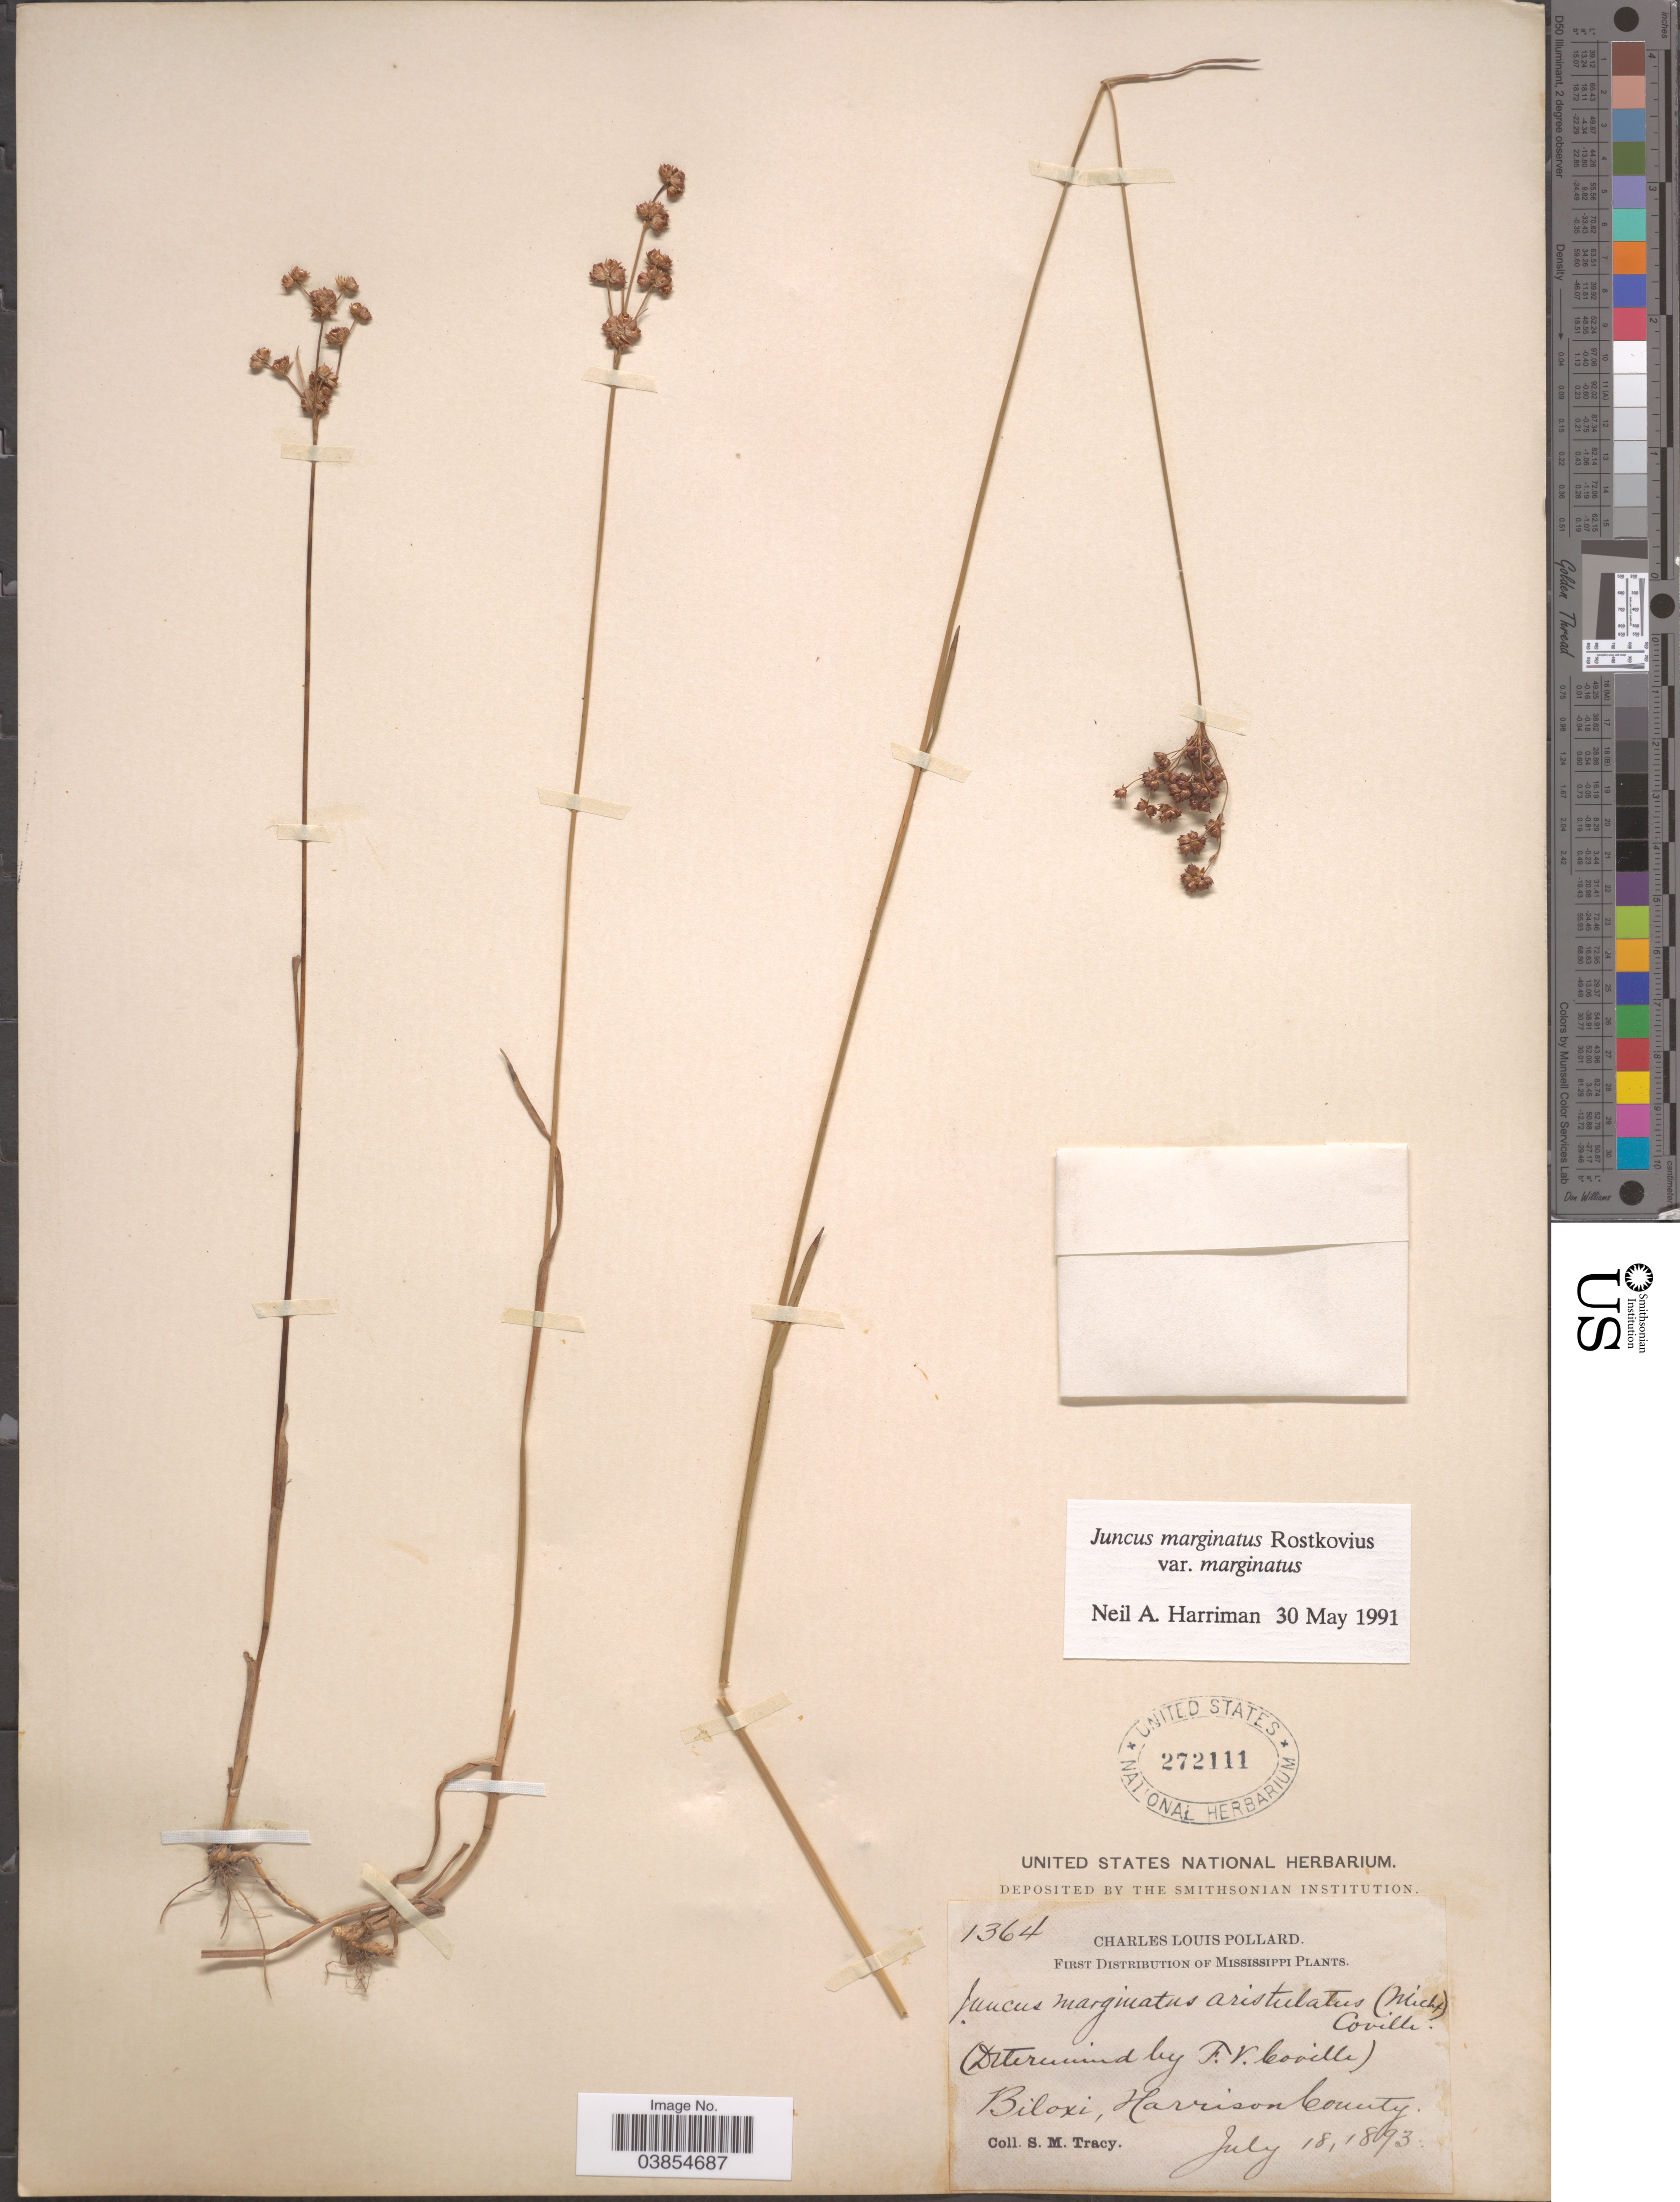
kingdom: Plantae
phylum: Tracheophyta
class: Liliopsida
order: Poales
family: Juncaceae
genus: Juncus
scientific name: Juncus marginatus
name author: Rostk.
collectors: S. M. Tracy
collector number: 1364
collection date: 1893-07-18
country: United States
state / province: Mississippi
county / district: Harrison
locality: Biloxi, Harrison County.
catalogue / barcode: US 272111